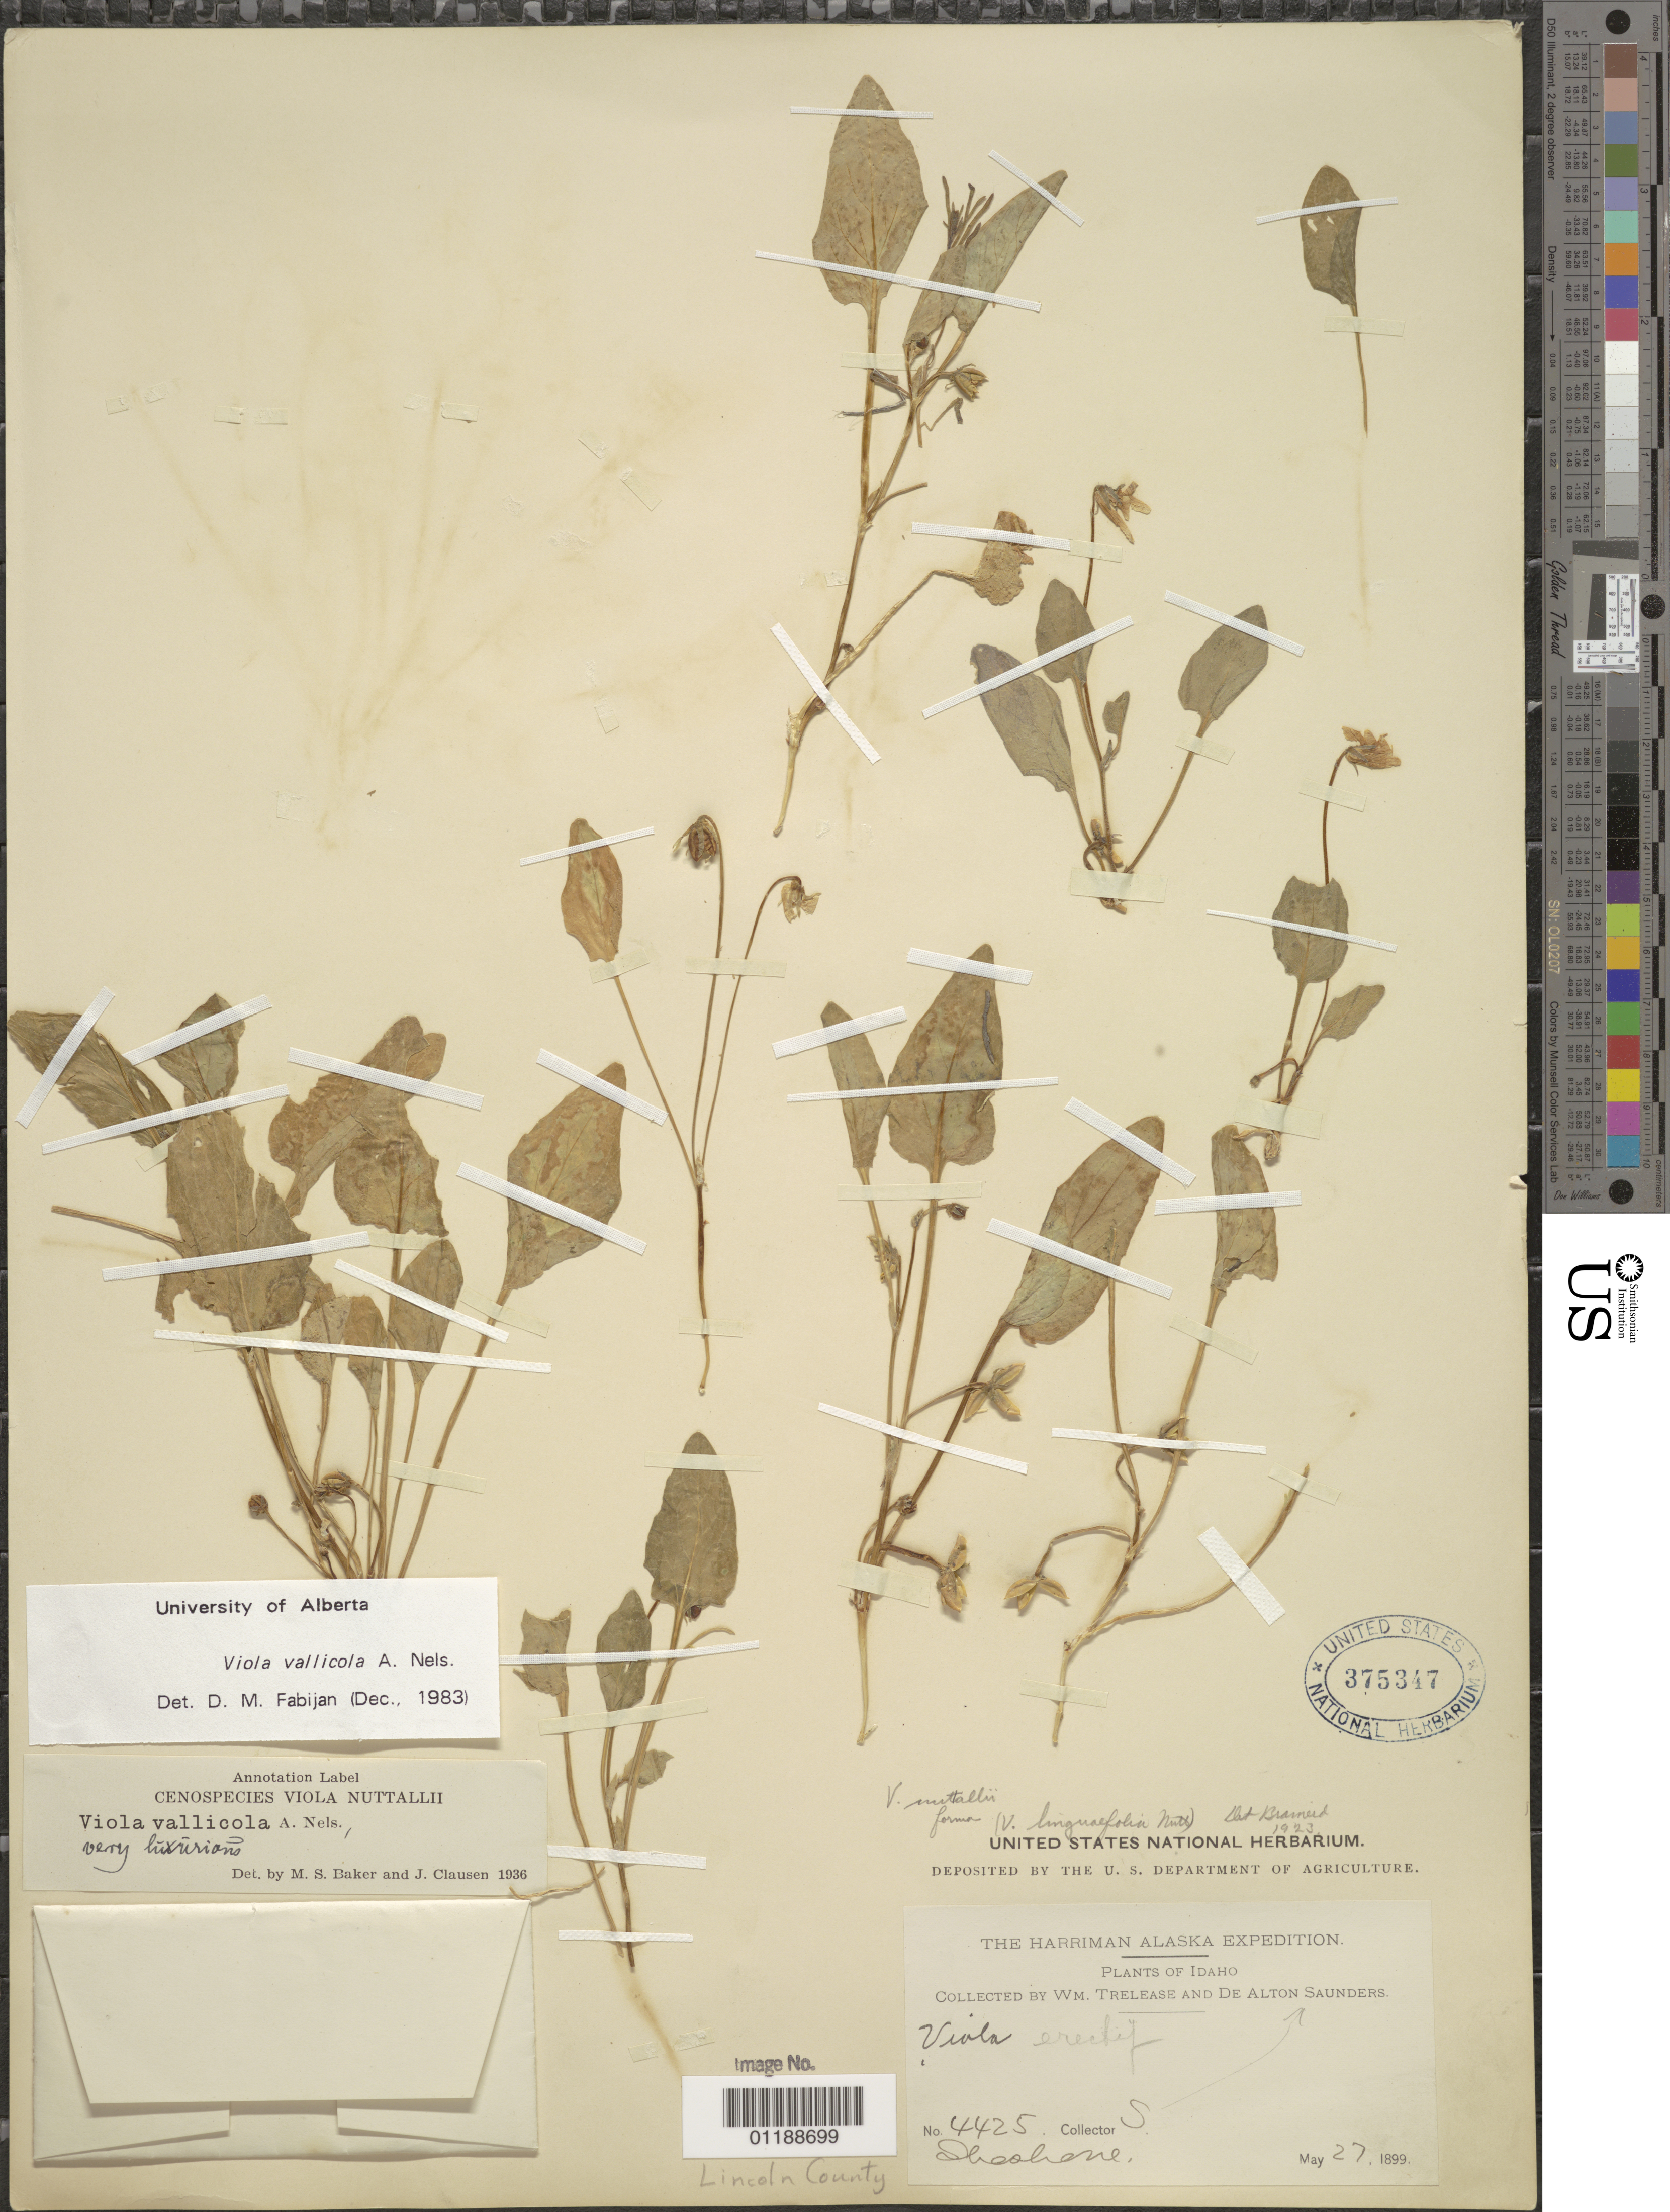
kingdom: Plantae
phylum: Tracheophyta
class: Magnoliopsida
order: Malpighiales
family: Violaceae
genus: Viola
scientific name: Viola vallicola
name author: A. Nelson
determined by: Fabijan, D. M.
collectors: W. Trelease & D. Saunders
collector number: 4425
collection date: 1899-05-27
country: United States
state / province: Idaho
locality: Shoshone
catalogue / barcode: US 375347